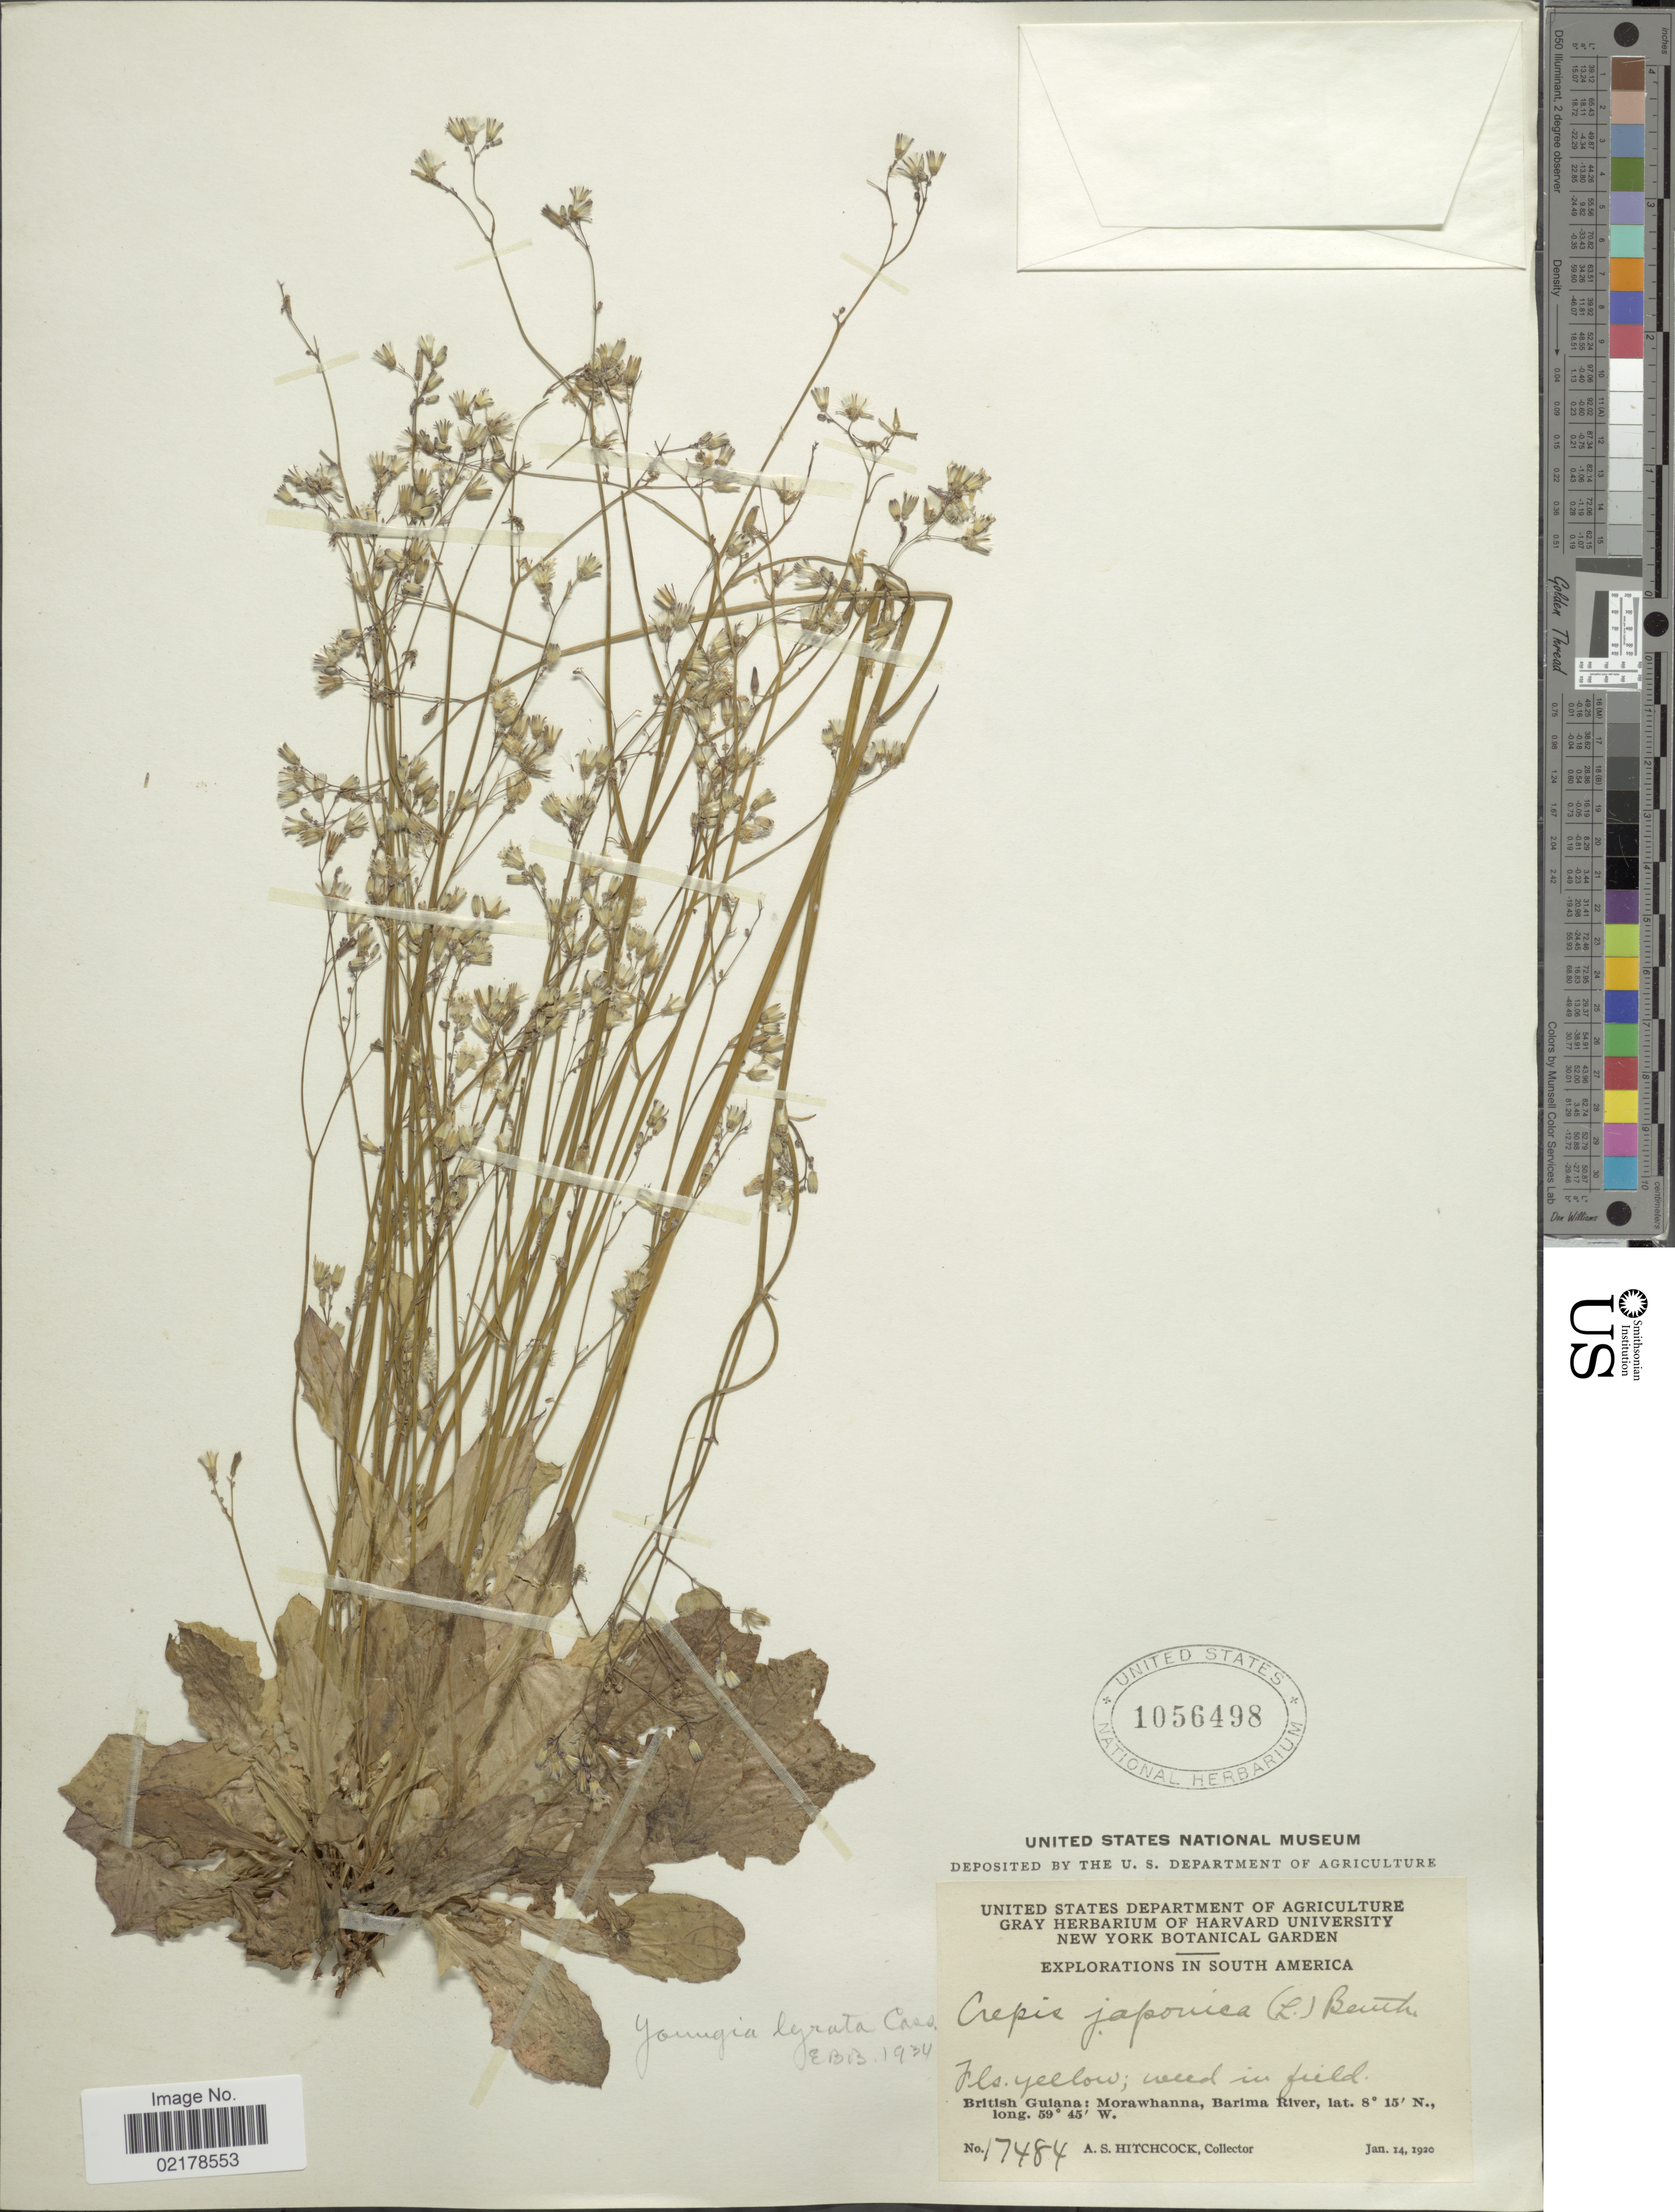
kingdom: Plantae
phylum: Tracheophyta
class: Magnoliopsida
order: Asterales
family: Asteraceae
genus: Youngia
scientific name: Youngia japonica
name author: (L.) DC.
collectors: A. S. Hitchcock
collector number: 17484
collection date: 1920-01-14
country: Guyana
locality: British Guiana: Morawhanna, Barima River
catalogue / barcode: US 1056498